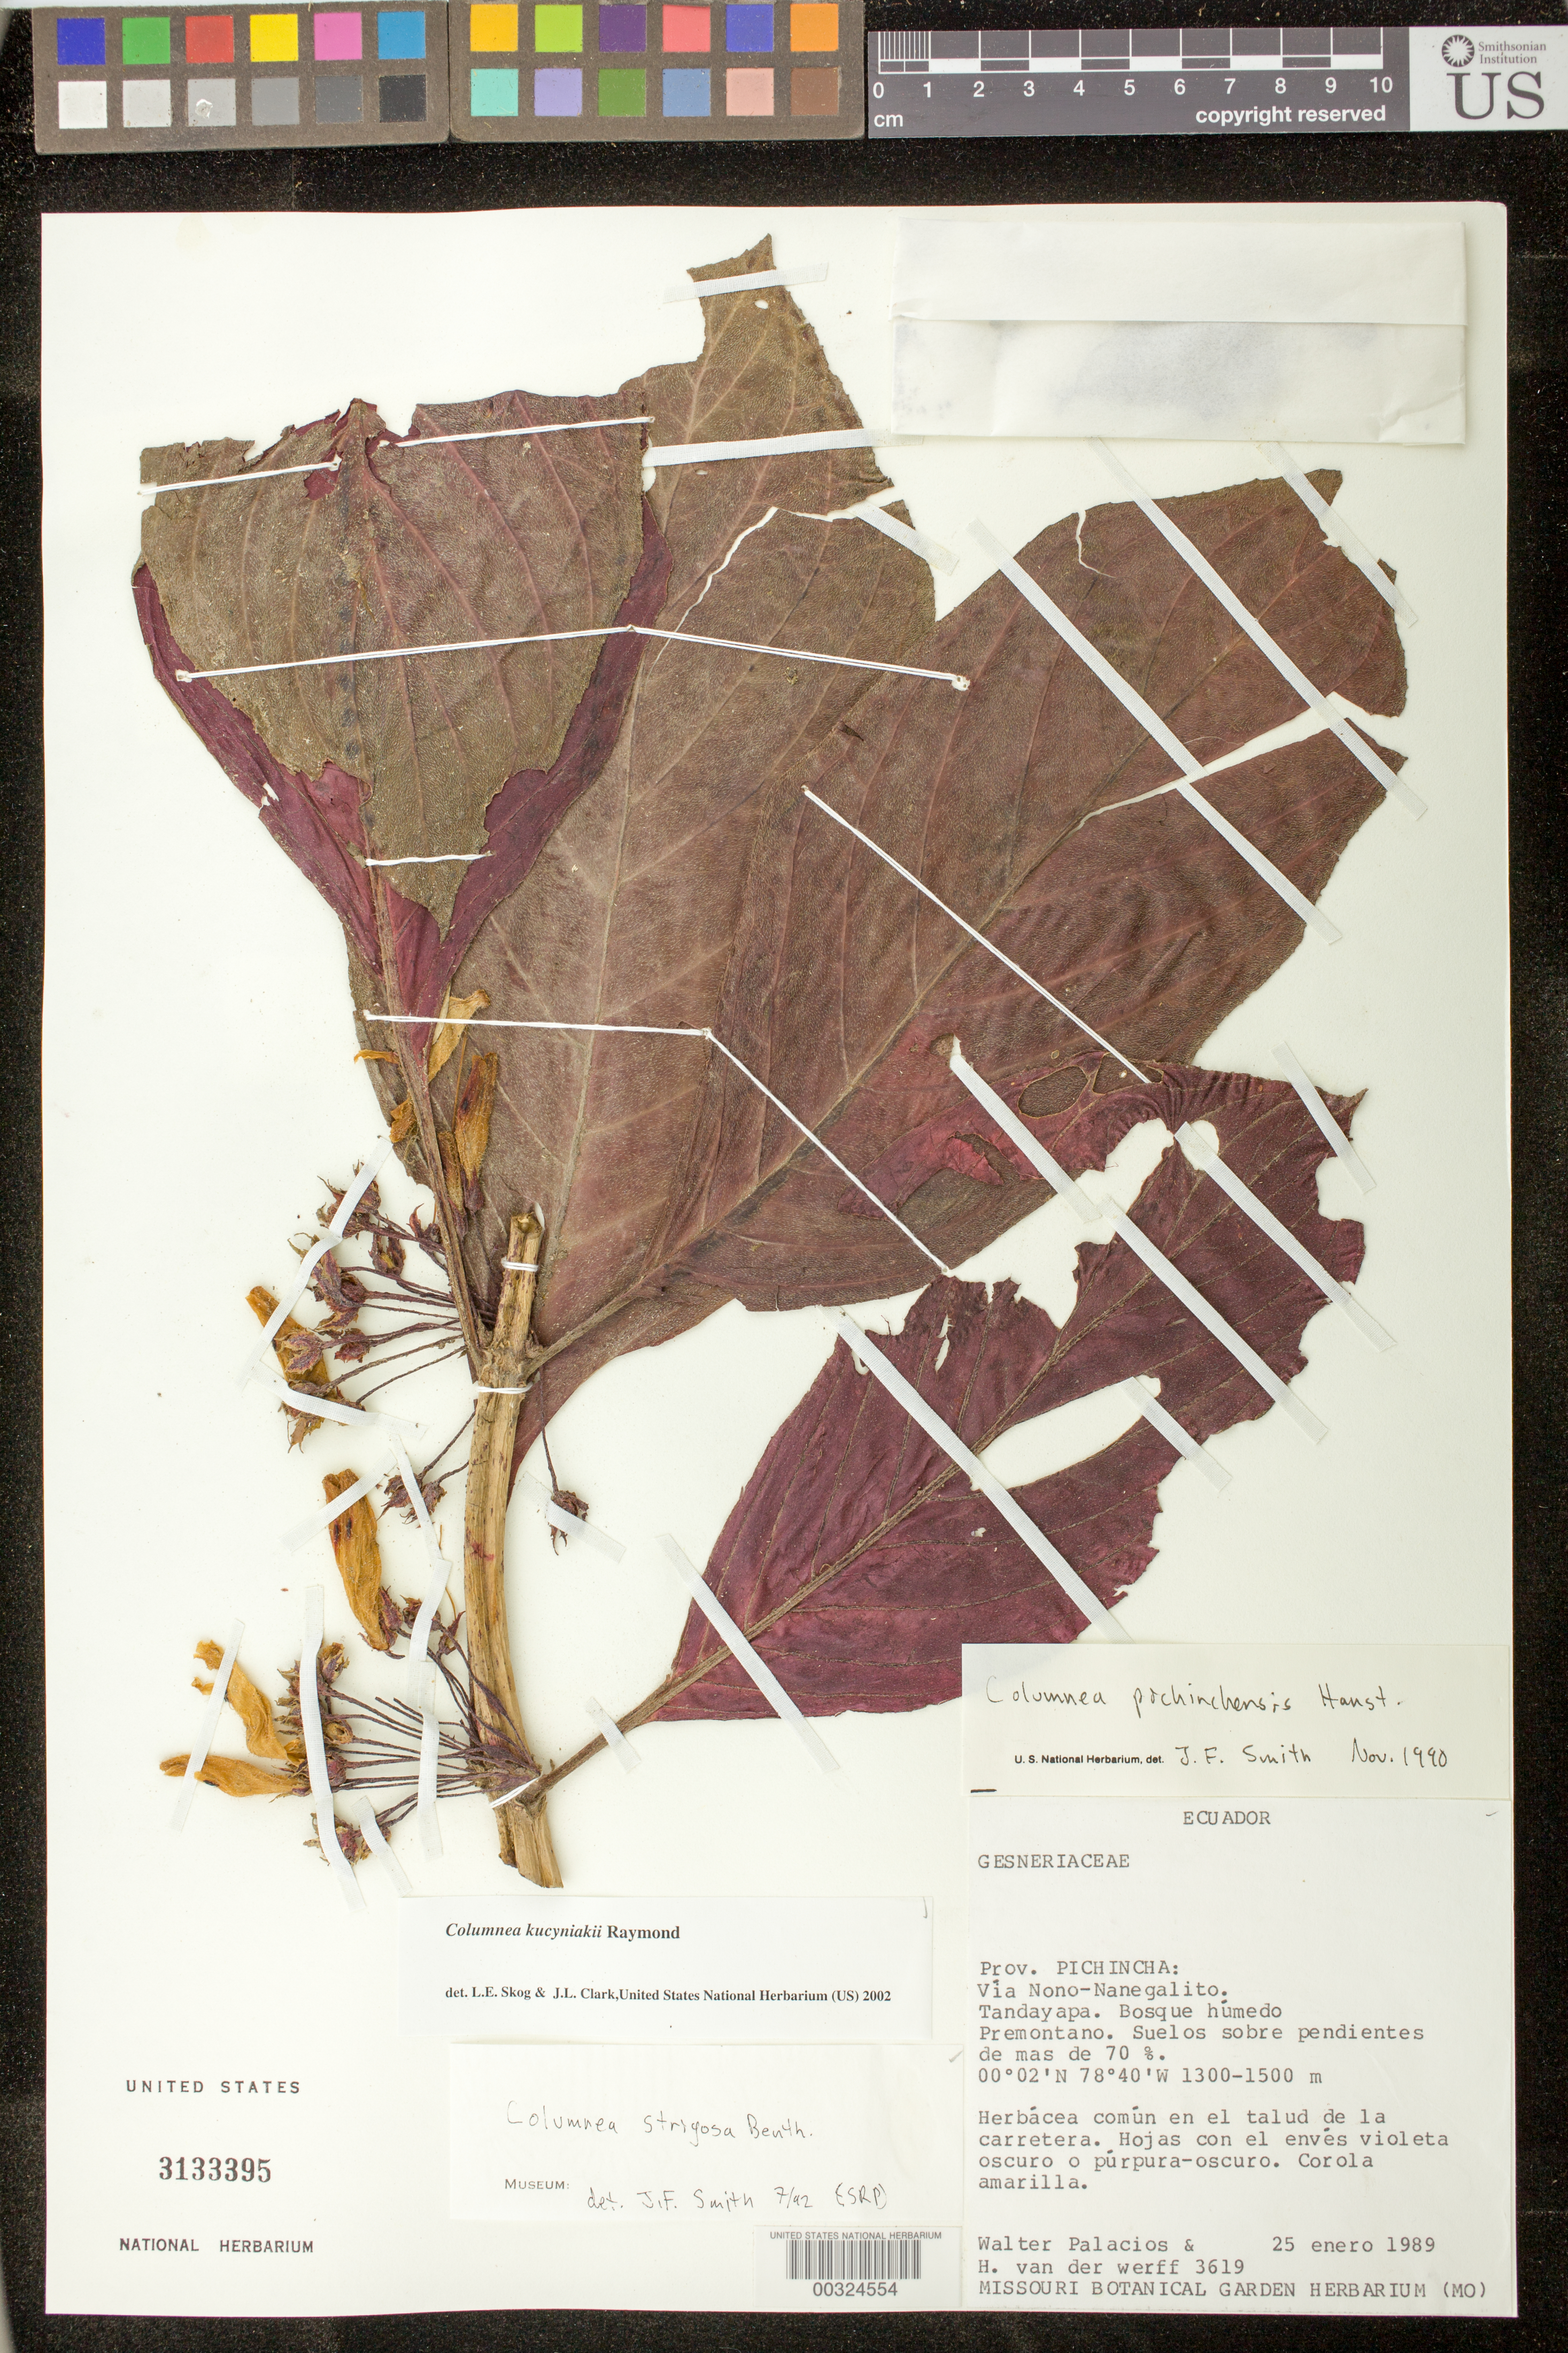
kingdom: Plantae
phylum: Tracheophyta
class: Magnoliopsida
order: Lamiales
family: Gesneriaceae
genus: Columnea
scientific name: Columnea kucyniakii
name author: Raymond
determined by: Clark, J. L.; Skog, Laurence E.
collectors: W. Palacios & H. van der Werff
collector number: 3619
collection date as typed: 25 Jan 1989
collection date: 1989-01-25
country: Ecuador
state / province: Pichincha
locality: Vía Nono - Nanegalito, Tandayapa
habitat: Bosque húmedo premontano; suelos sobre pendientes de mas de 70%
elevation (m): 1300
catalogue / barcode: US 3133395